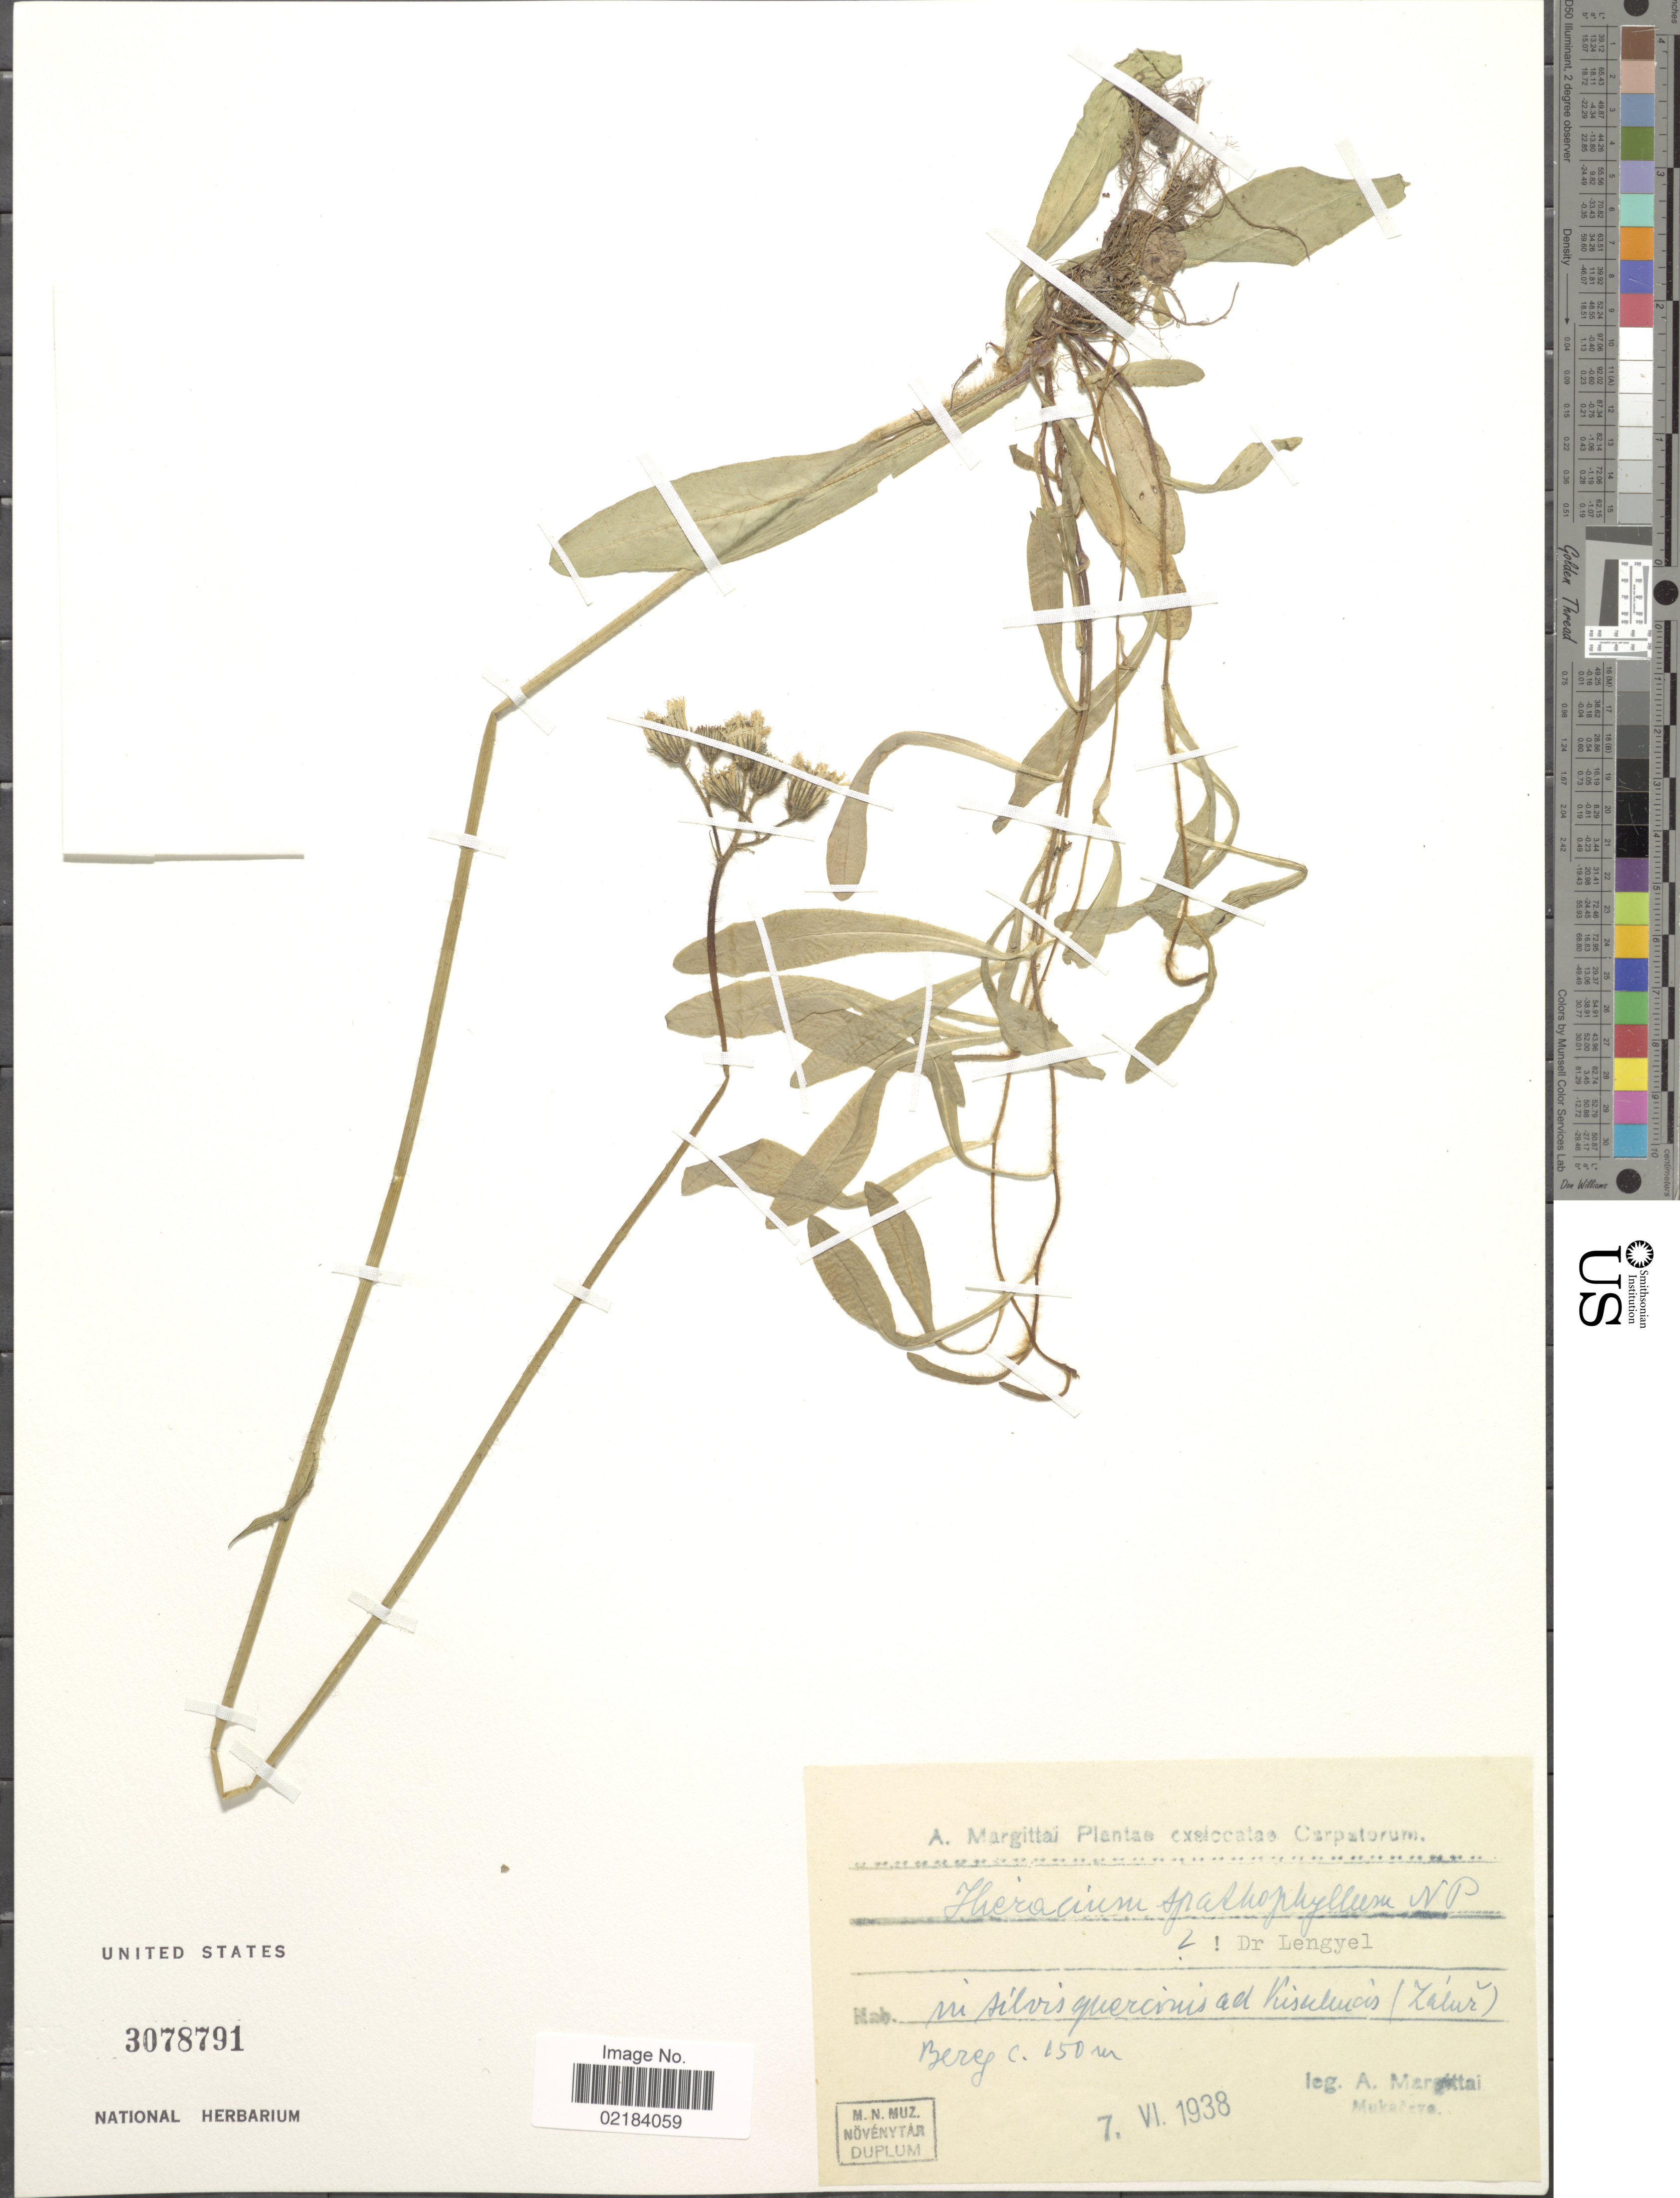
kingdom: Plantae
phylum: Tracheophyta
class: Magnoliopsida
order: Asterales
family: Asteraceae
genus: Pilosella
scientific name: Pilosella floribunda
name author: (Wimm. & Grab.) Fr. a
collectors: A. Margittai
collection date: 1938-06-07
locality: In silvis querconis ad Kisulucis (Zalur) Berg [interpreted]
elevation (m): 150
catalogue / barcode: US 3078791